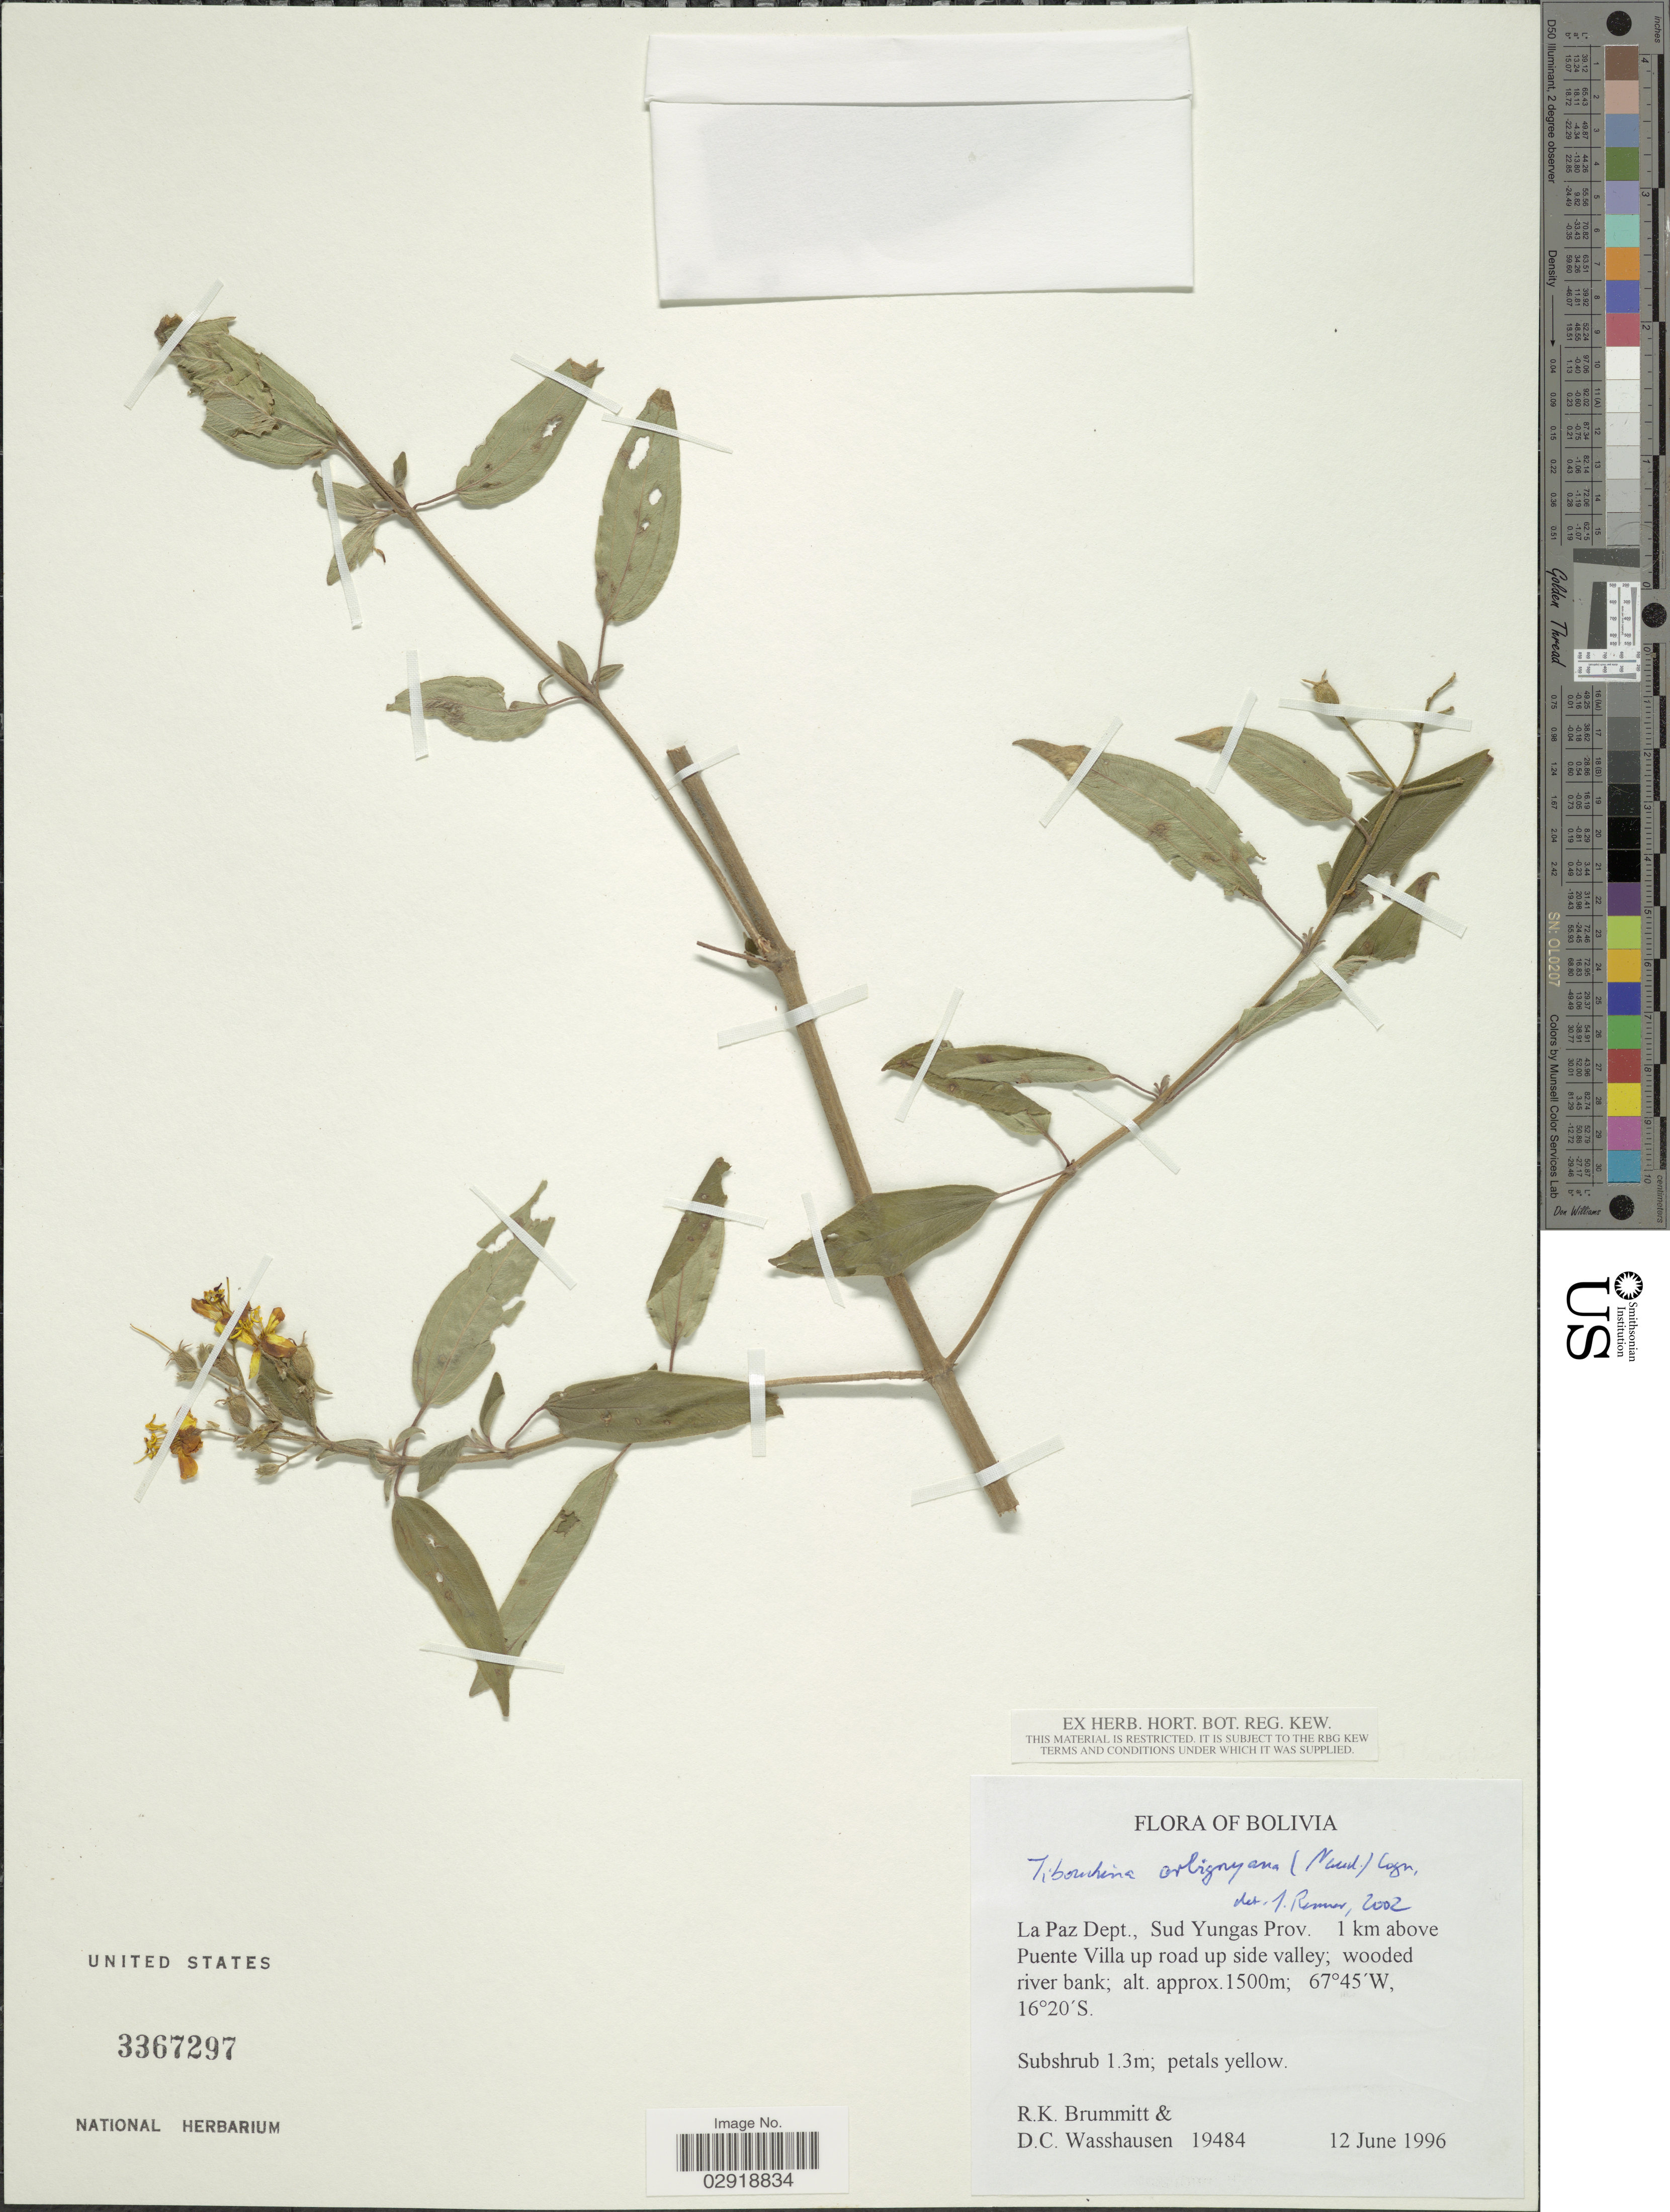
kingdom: Plantae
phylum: Tracheophyta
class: Magnoliopsida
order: Myrtales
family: Melastomataceae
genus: Chaetogastra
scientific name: Chaetogastra orbignyana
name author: (Naudin) P.J.F. Guim. & Michelang.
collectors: R. K. Brummitt & D. C. Wasshausen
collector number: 19484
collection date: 1996-06-12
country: Bolivia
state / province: La Paz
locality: La Paz Dept., Sud Yungas Prov. 1 km above Puente Villa up road up side valley; wooded river bank.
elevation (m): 1500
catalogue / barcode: US 3367297